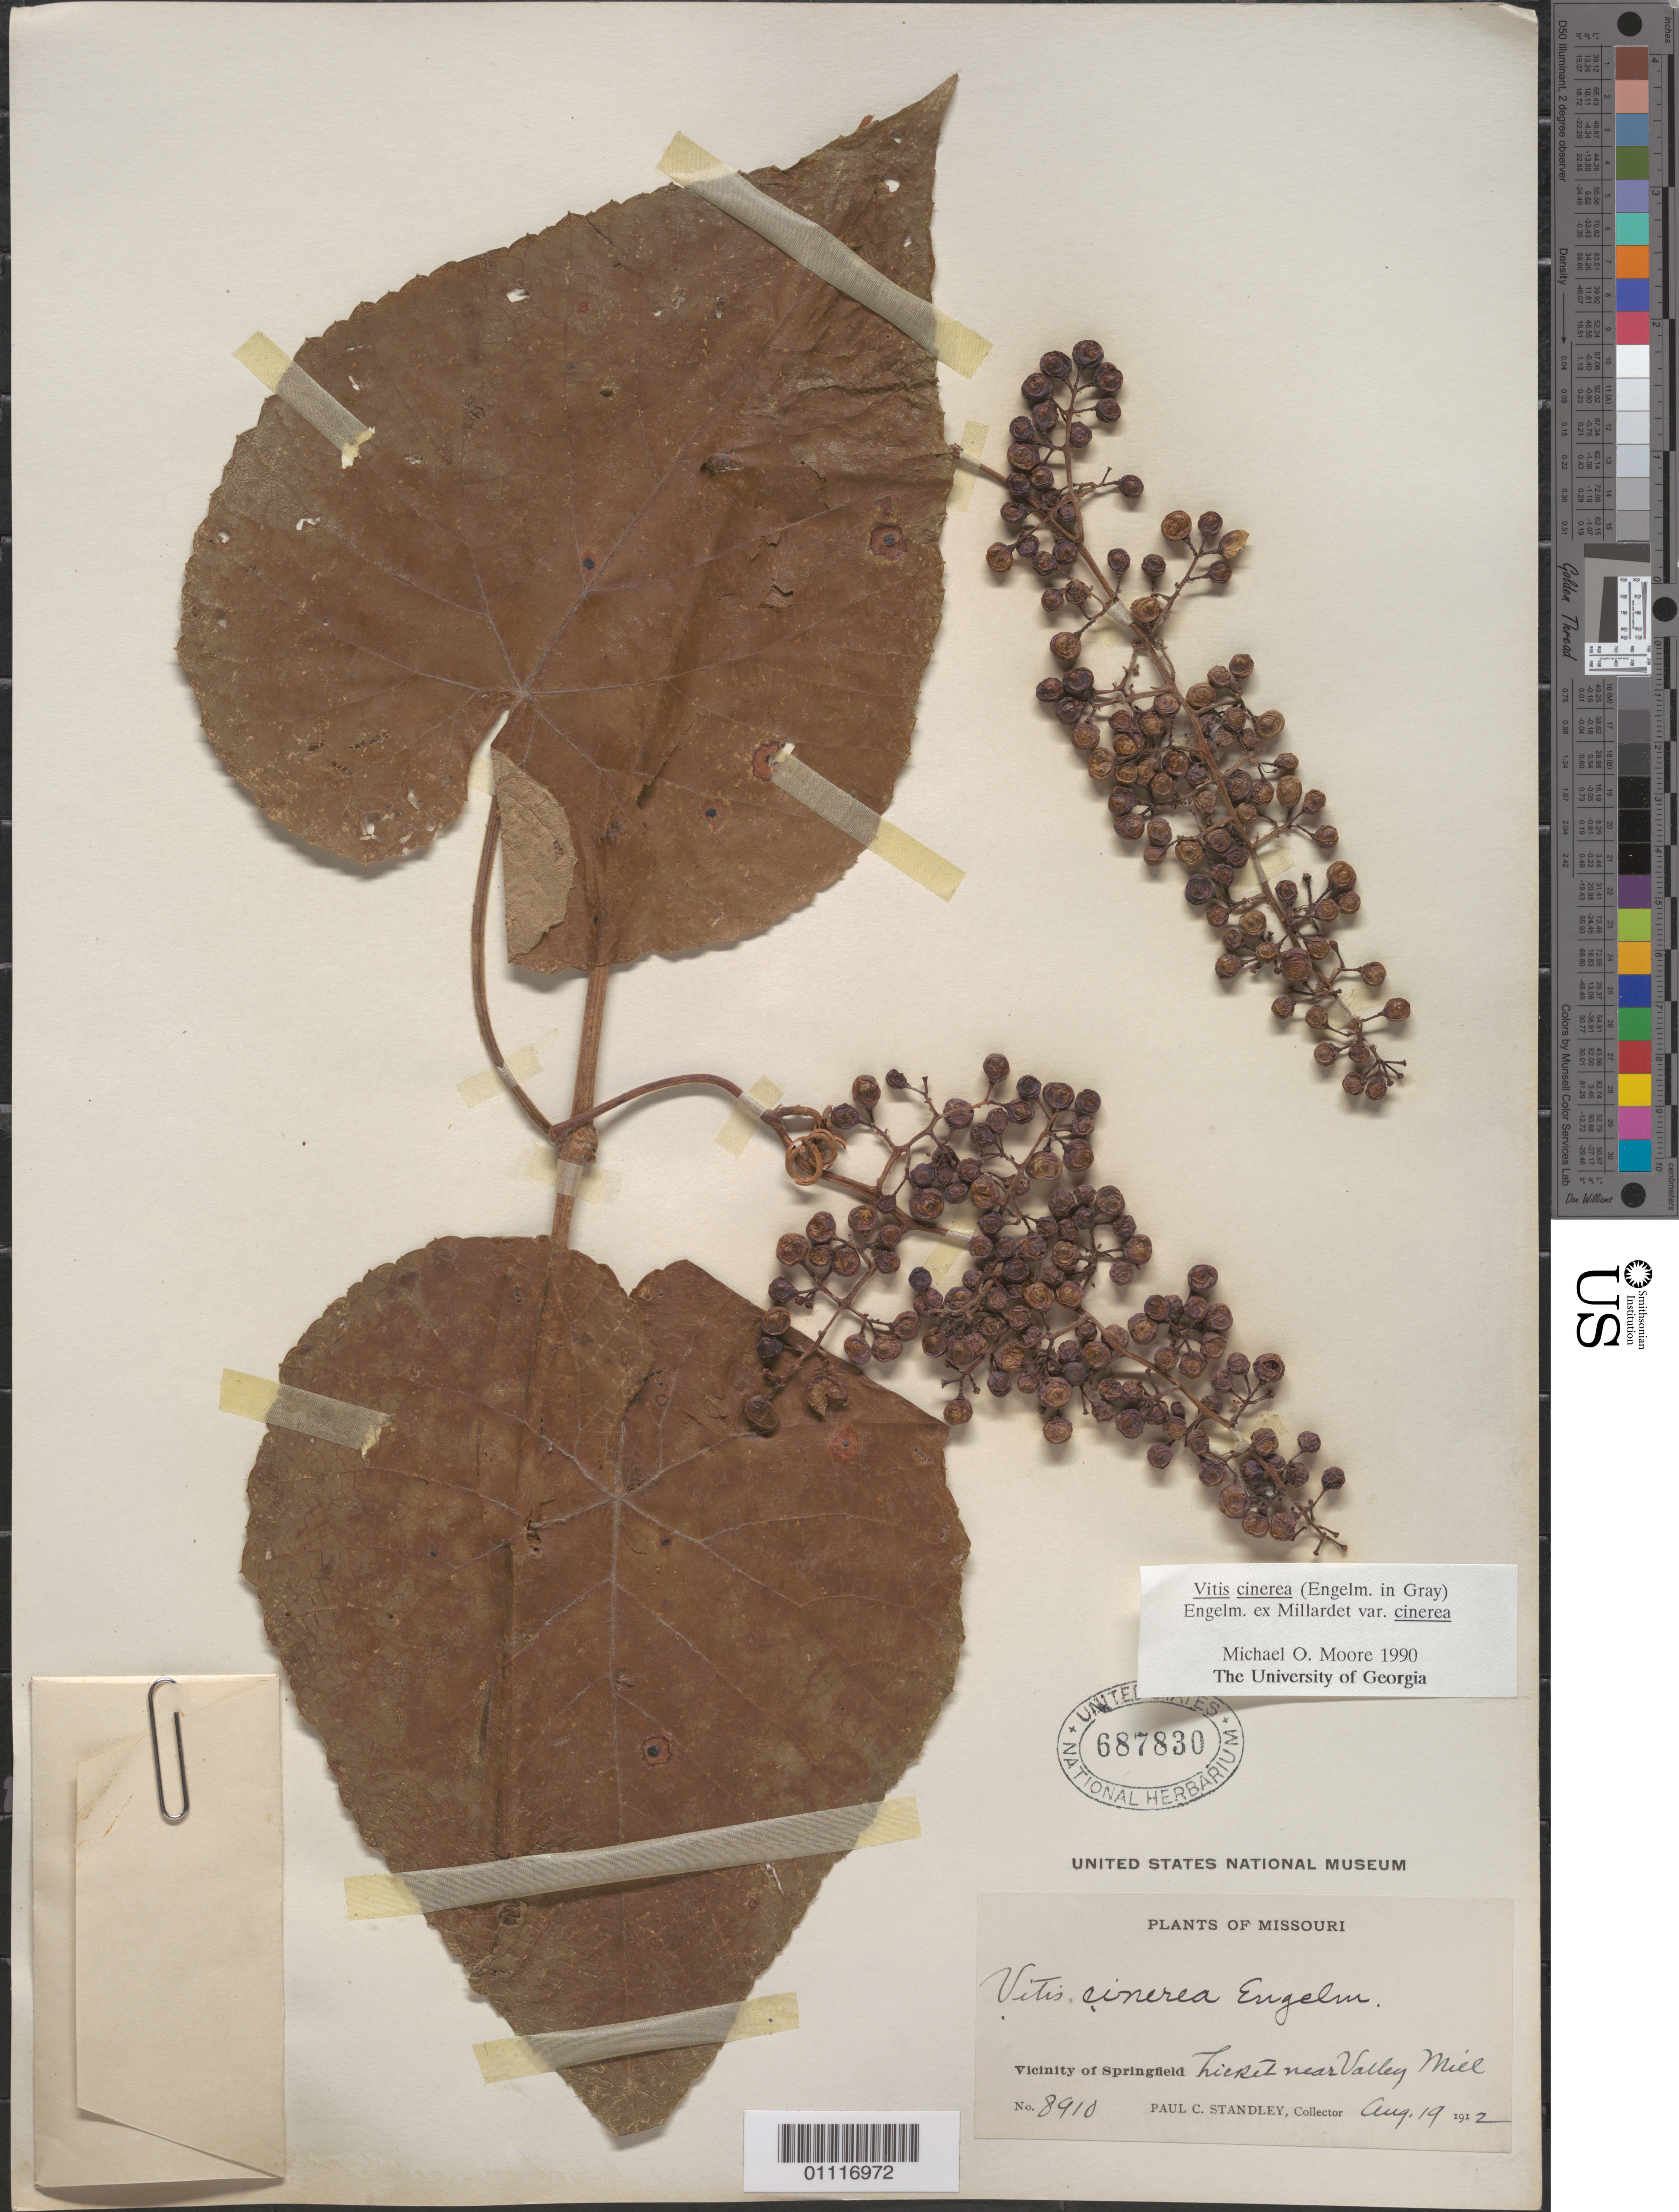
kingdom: Plantae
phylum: Tracheophyta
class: Magnoliopsida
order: Vitales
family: Vitaceae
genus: Vitis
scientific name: Vitis cinerea var. cinerea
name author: (Engelm.) Engelm. ex Millardet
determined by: Moore, M. O.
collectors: P. C. Standley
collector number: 8910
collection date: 1912-08-19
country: United States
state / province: Missouri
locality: Vicinity of springfield, hicket near Valley Mill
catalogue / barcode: US 687830